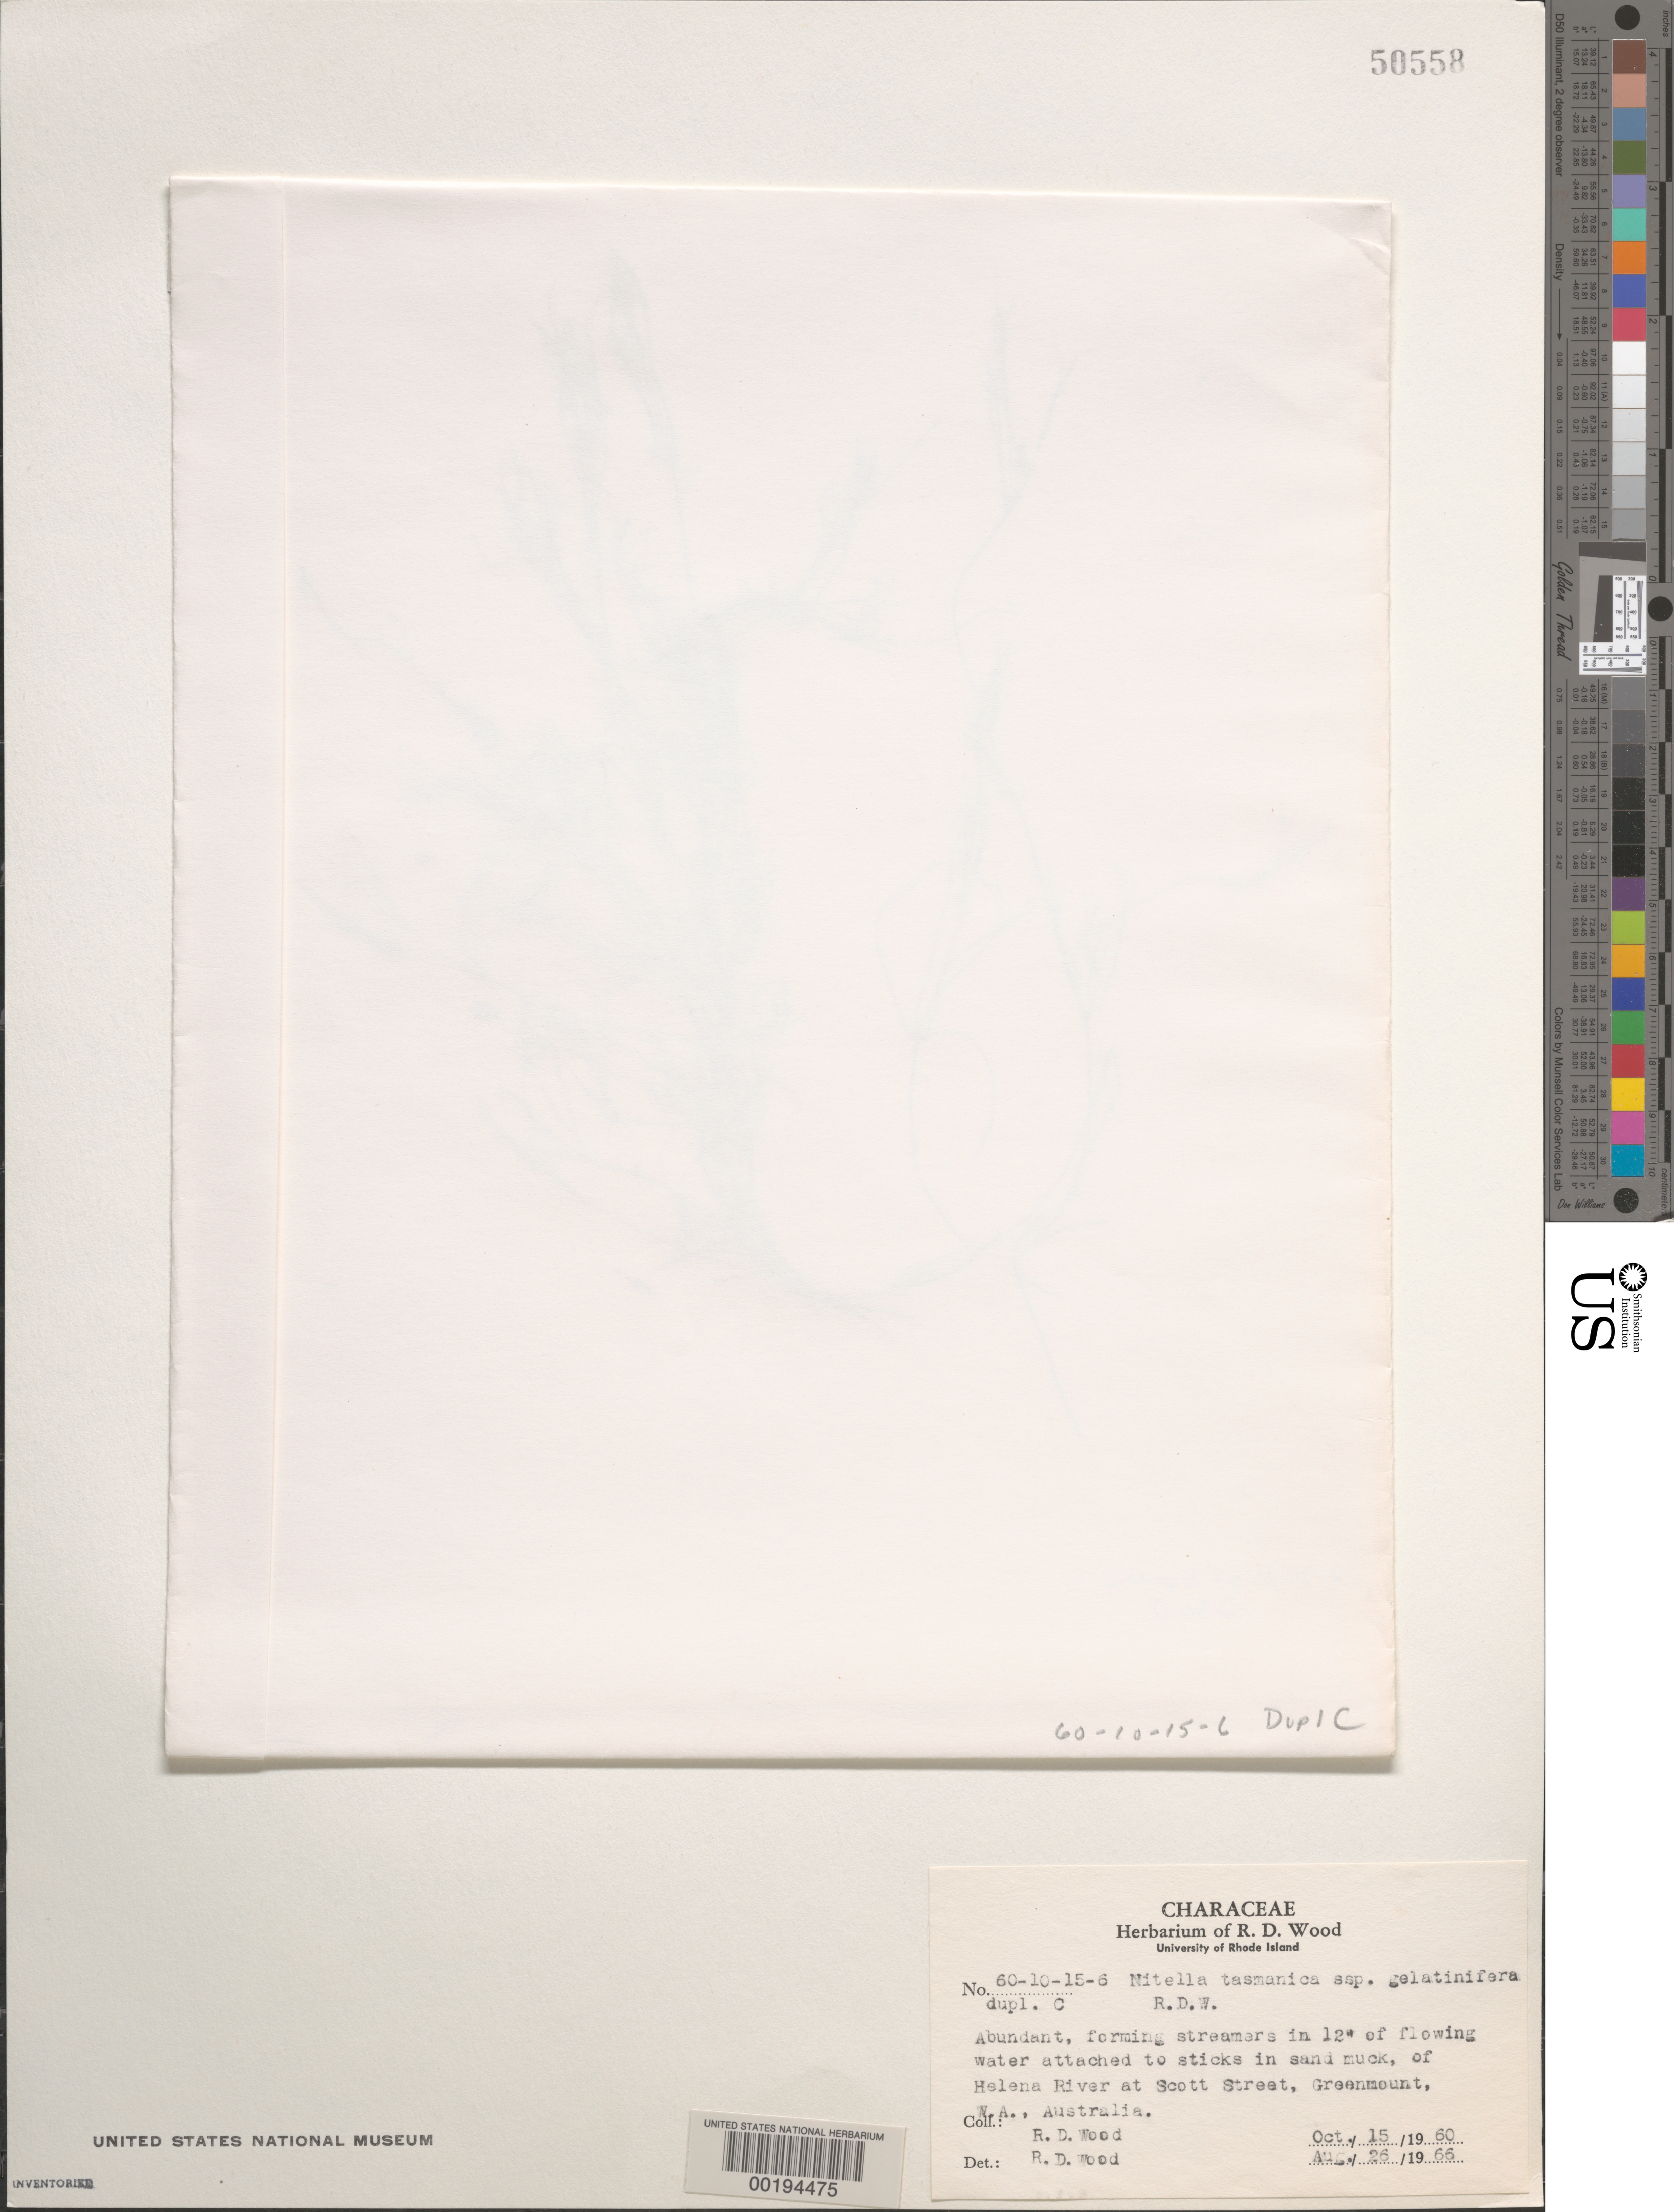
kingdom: Plantae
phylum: Charophyta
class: Charophyceae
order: Charales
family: Characeae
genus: Nitella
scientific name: Nitella tasmanica subsp. gelatinifera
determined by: Wood, R. D.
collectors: R. Wood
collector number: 60-10-15-6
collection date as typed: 15 Oct 1960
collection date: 1960-10-15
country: Australia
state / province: Western Australia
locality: Helena river at scott street, greenmount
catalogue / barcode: US 50558